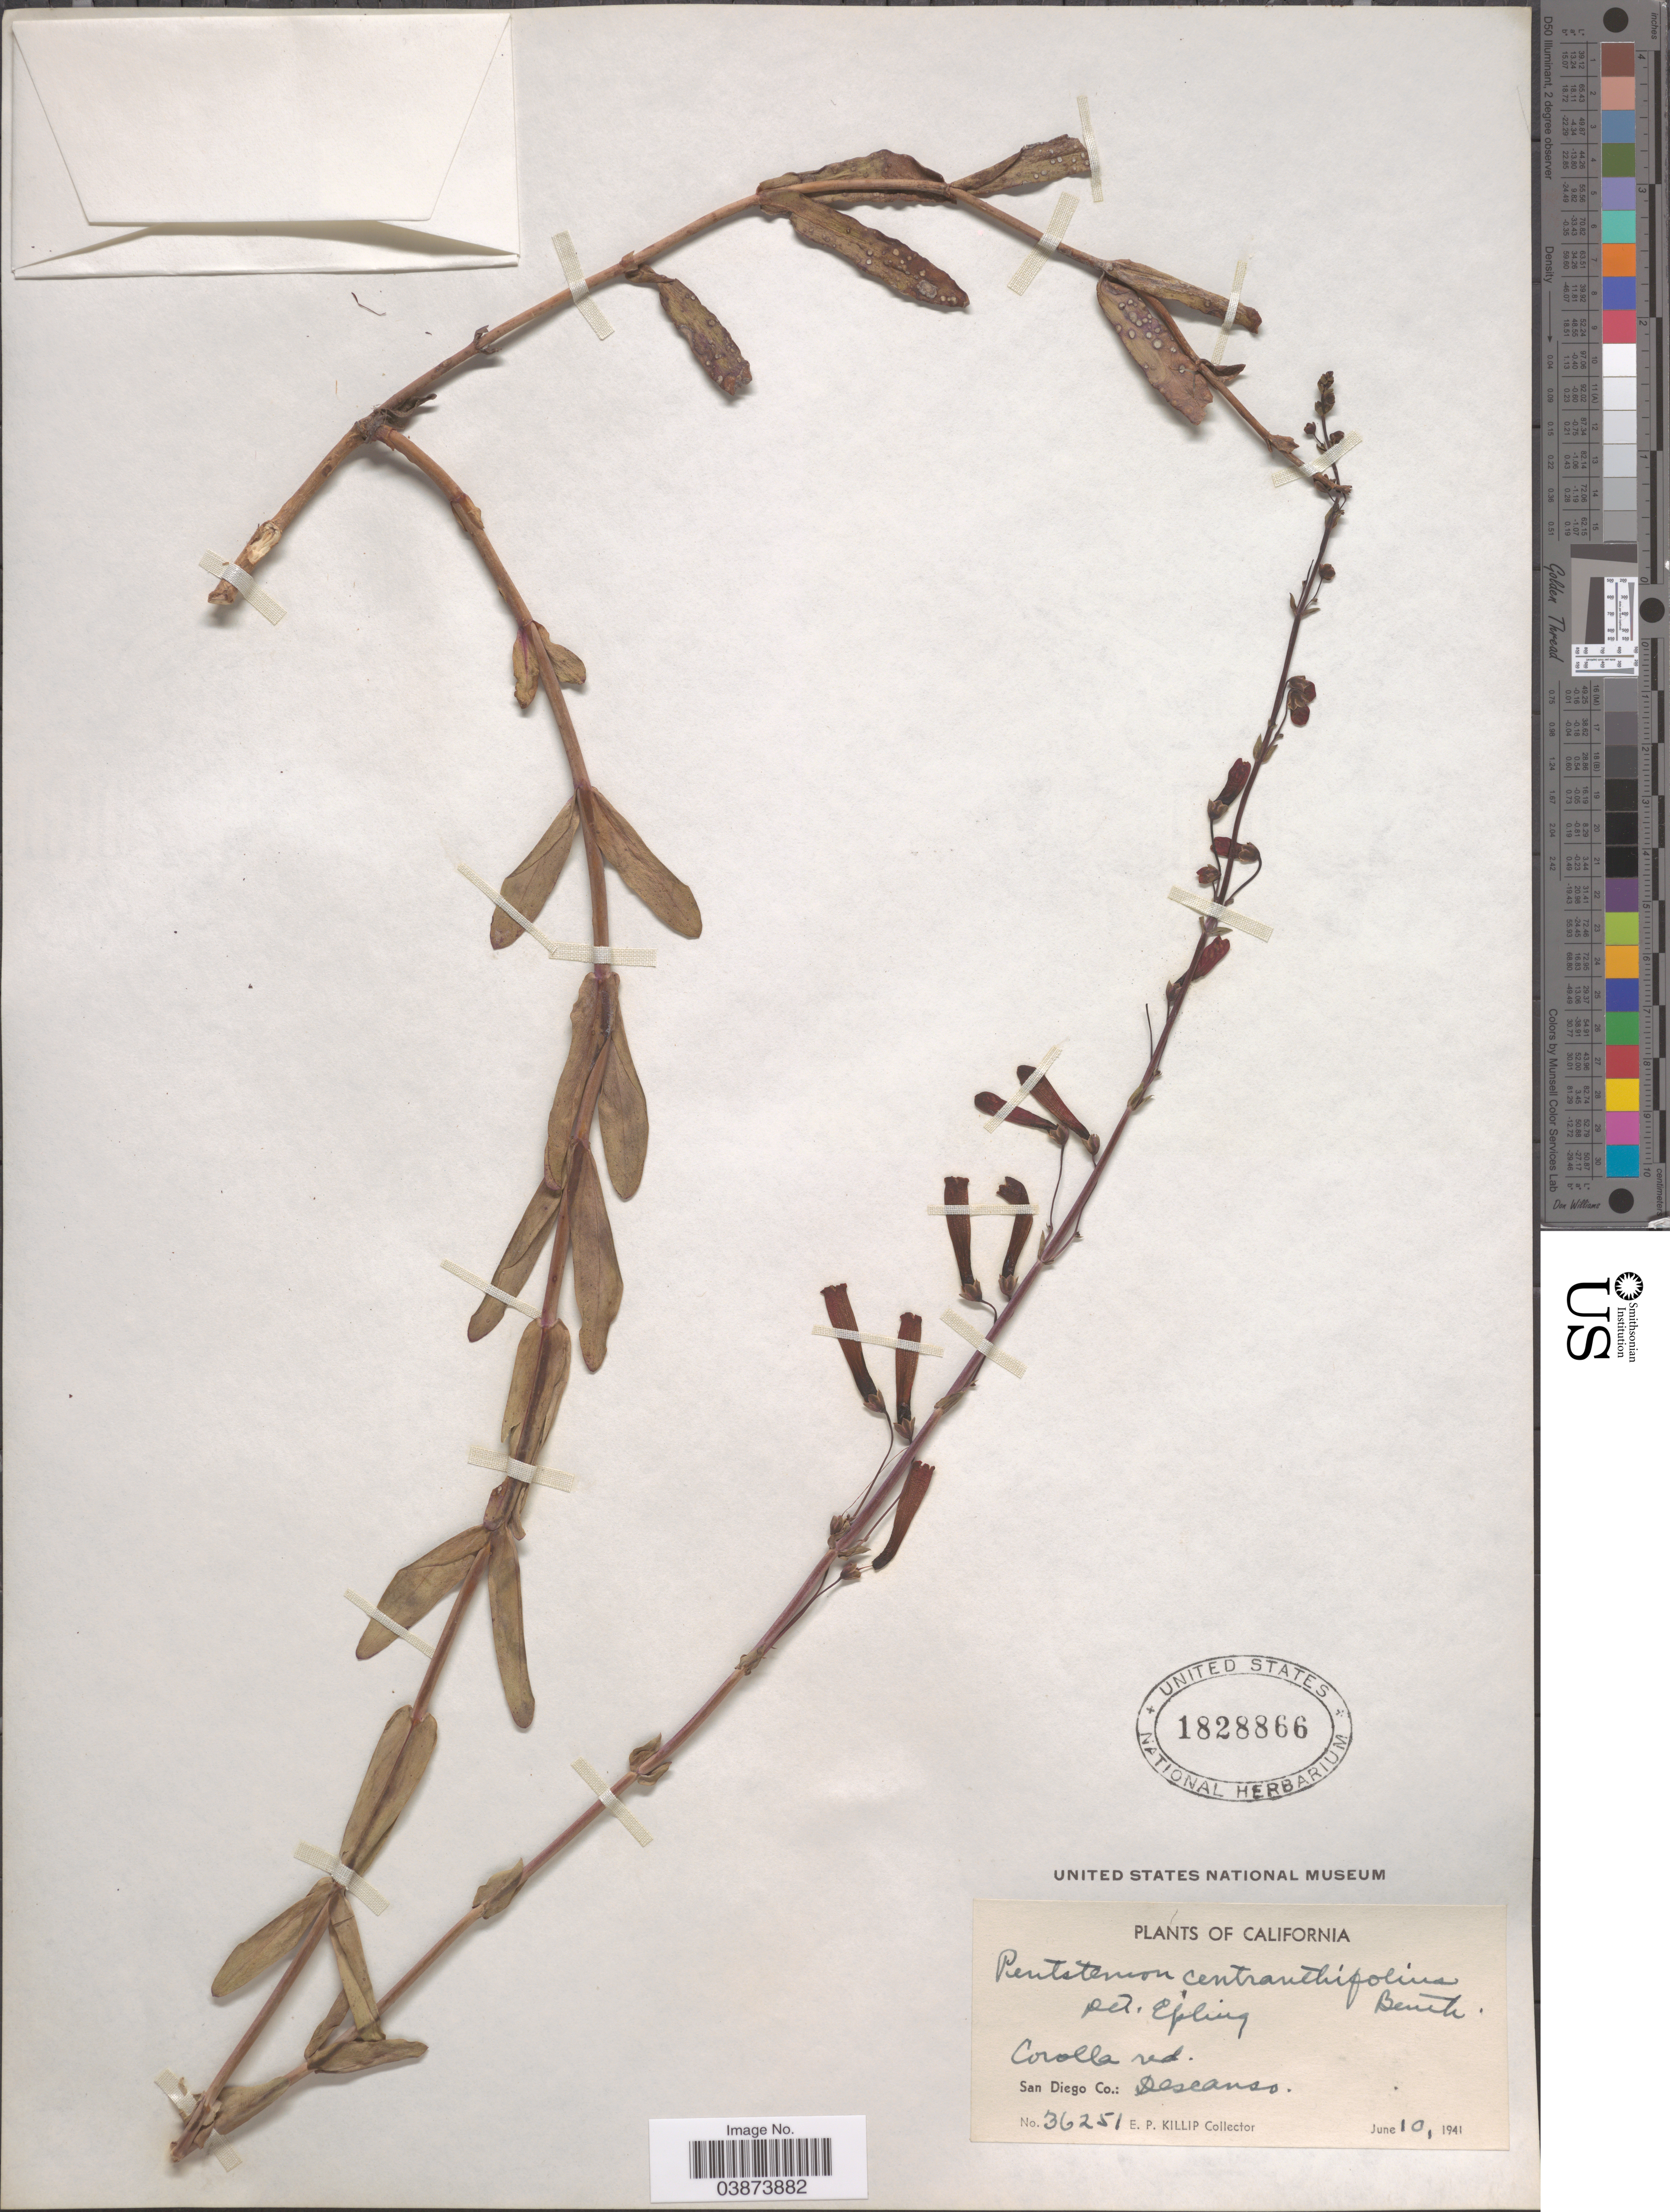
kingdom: Plantae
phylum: Tracheophyta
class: Magnoliopsida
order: Lamiales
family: Plantaginaceae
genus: Penstemon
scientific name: Penstemon centranthifolius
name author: Benth.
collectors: E. P. Killip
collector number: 36251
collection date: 1941-06-10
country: United States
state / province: California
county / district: San Diego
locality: San Diego Co.: Descanso.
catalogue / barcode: US 1828866